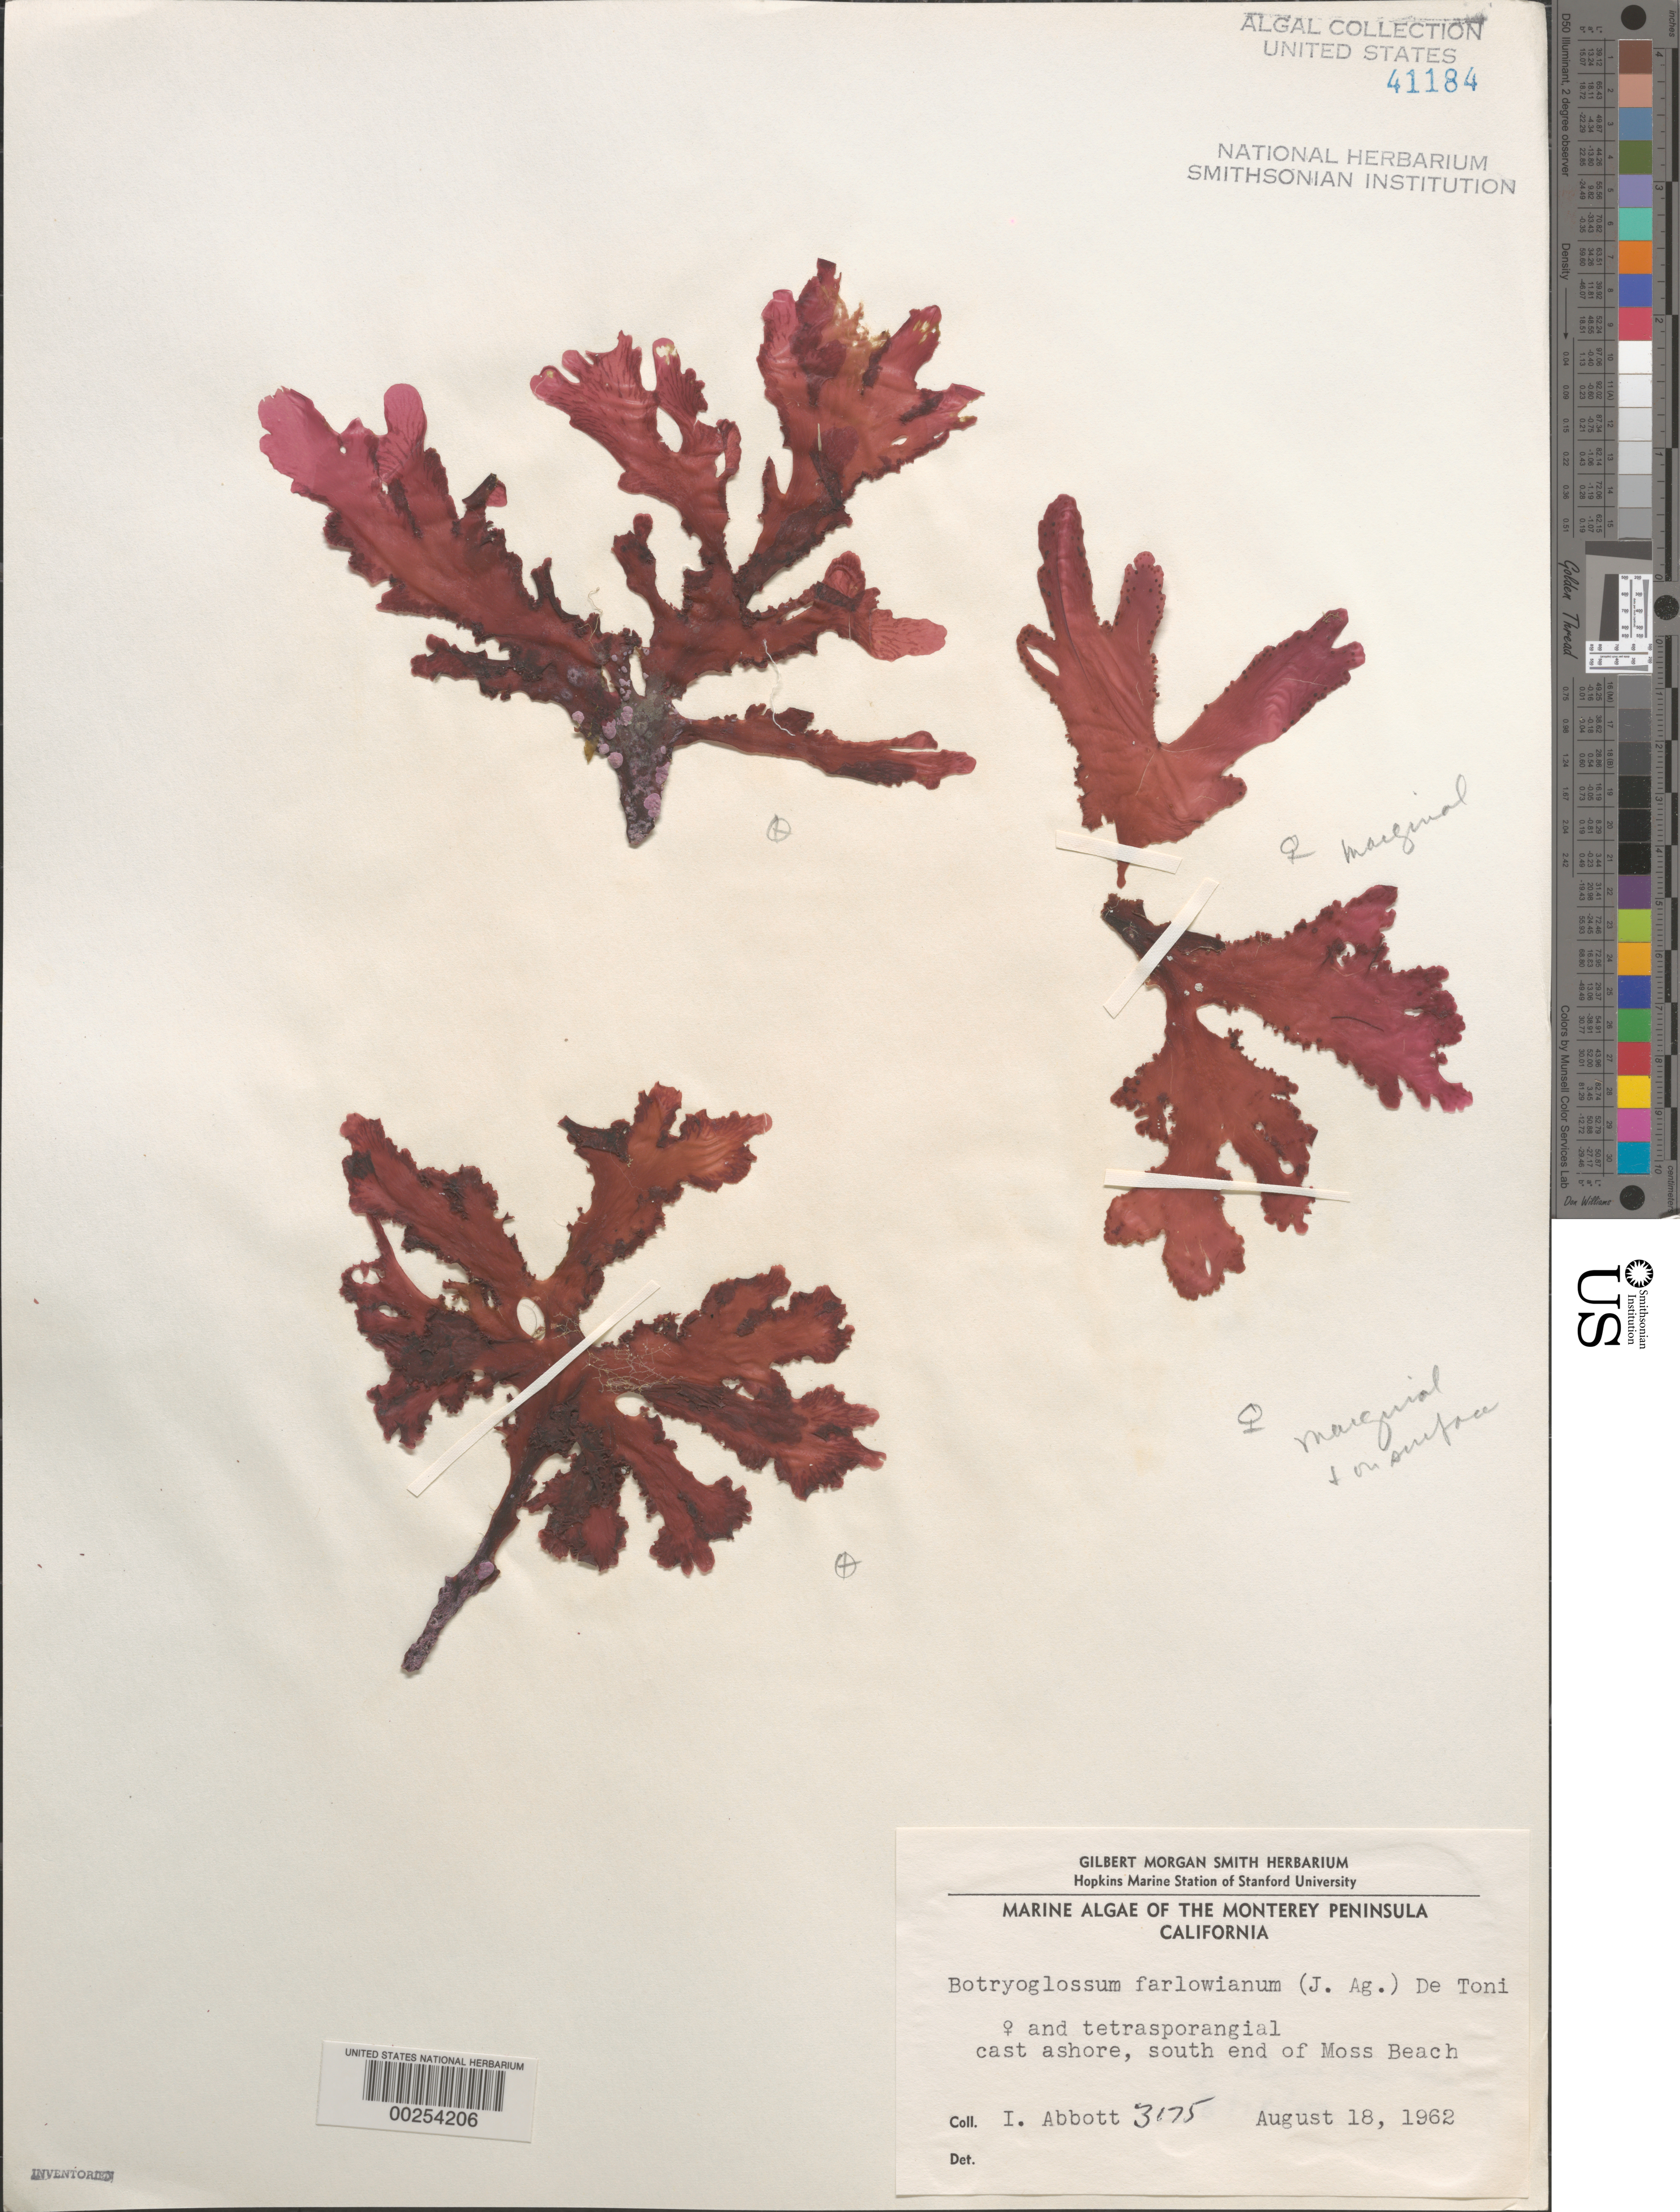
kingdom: Plantae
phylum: Rhodophyta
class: Florideophyceae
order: Ceramiales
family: Delesseriaceae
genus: Botryoglossum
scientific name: Botryoglossum farlowianum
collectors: I. A. Abbott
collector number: IAA 3175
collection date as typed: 18 Aug 1962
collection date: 1962-08-18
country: United States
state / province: California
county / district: Monterey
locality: Moss Beach, Monterey Peninsula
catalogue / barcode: US 41184